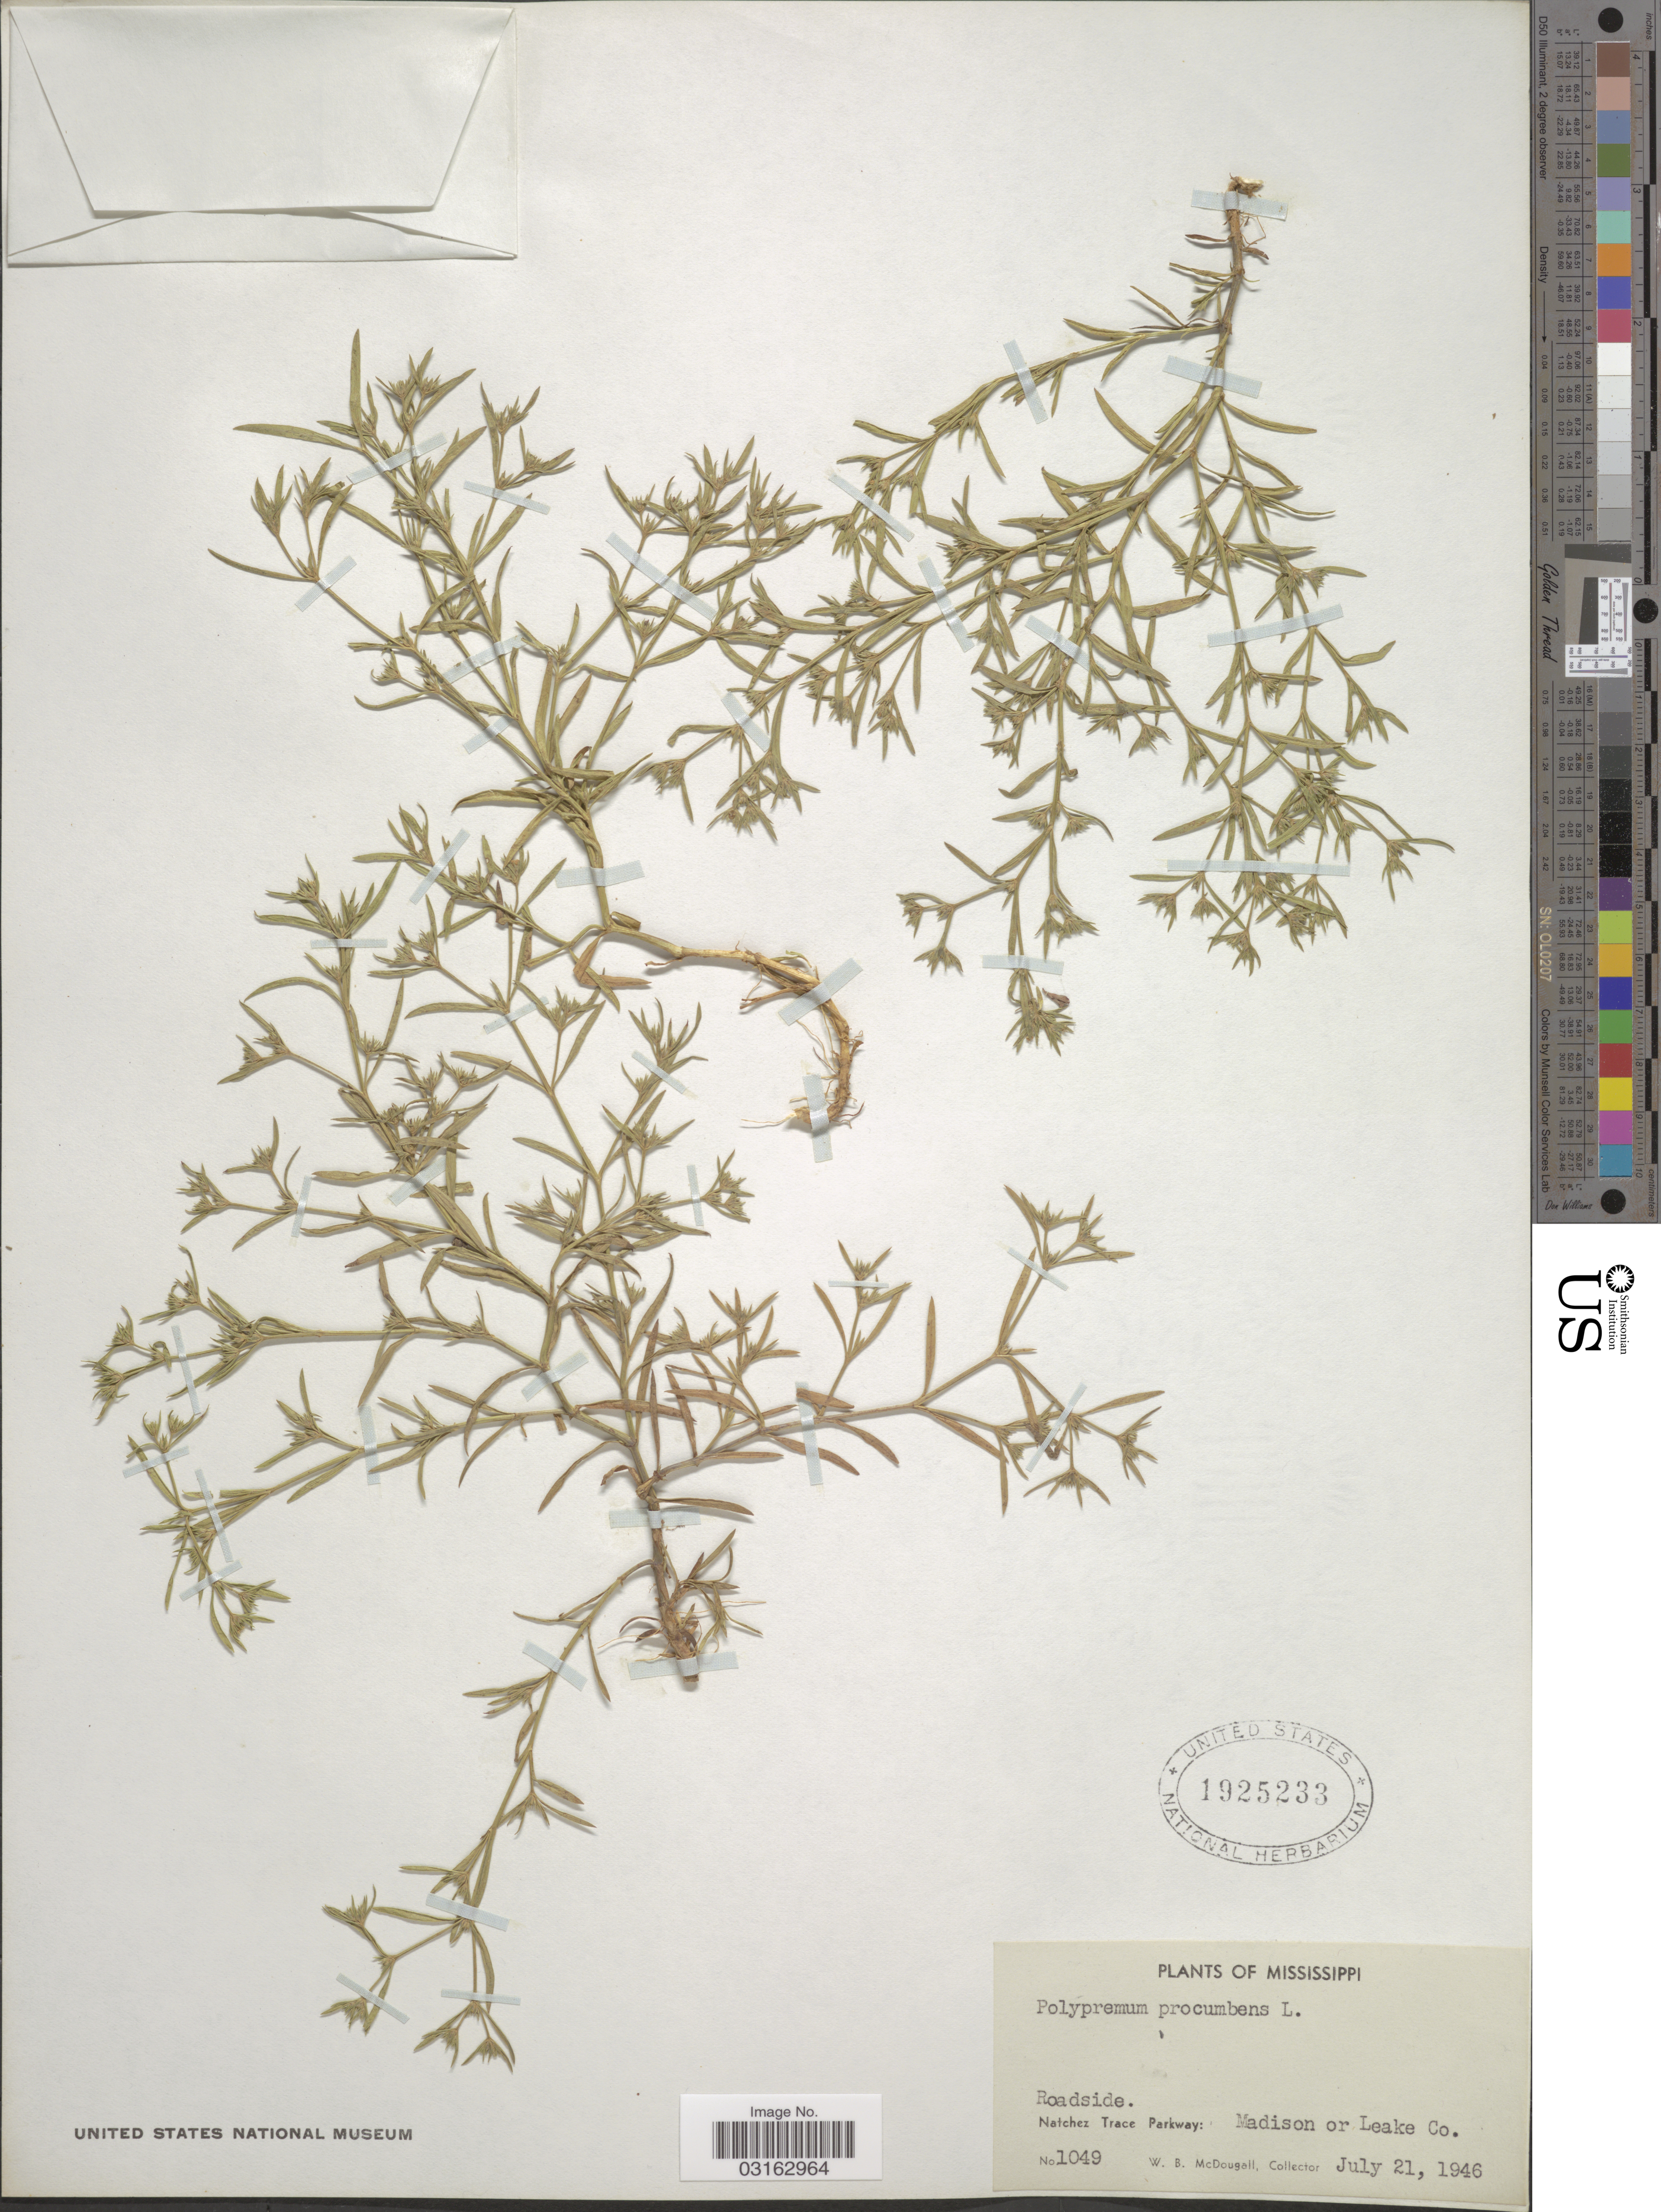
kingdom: Plantae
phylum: Tracheophyta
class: Magnoliopsida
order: Lamiales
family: Tetrachondraceae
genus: Polypremum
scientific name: Polypremum procumbens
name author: L.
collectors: W. B. McDougall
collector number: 1049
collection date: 1946-07-21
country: United States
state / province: Mississippi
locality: Natchez Trace Parkway: Madison or Leake Co.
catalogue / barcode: US 1925233